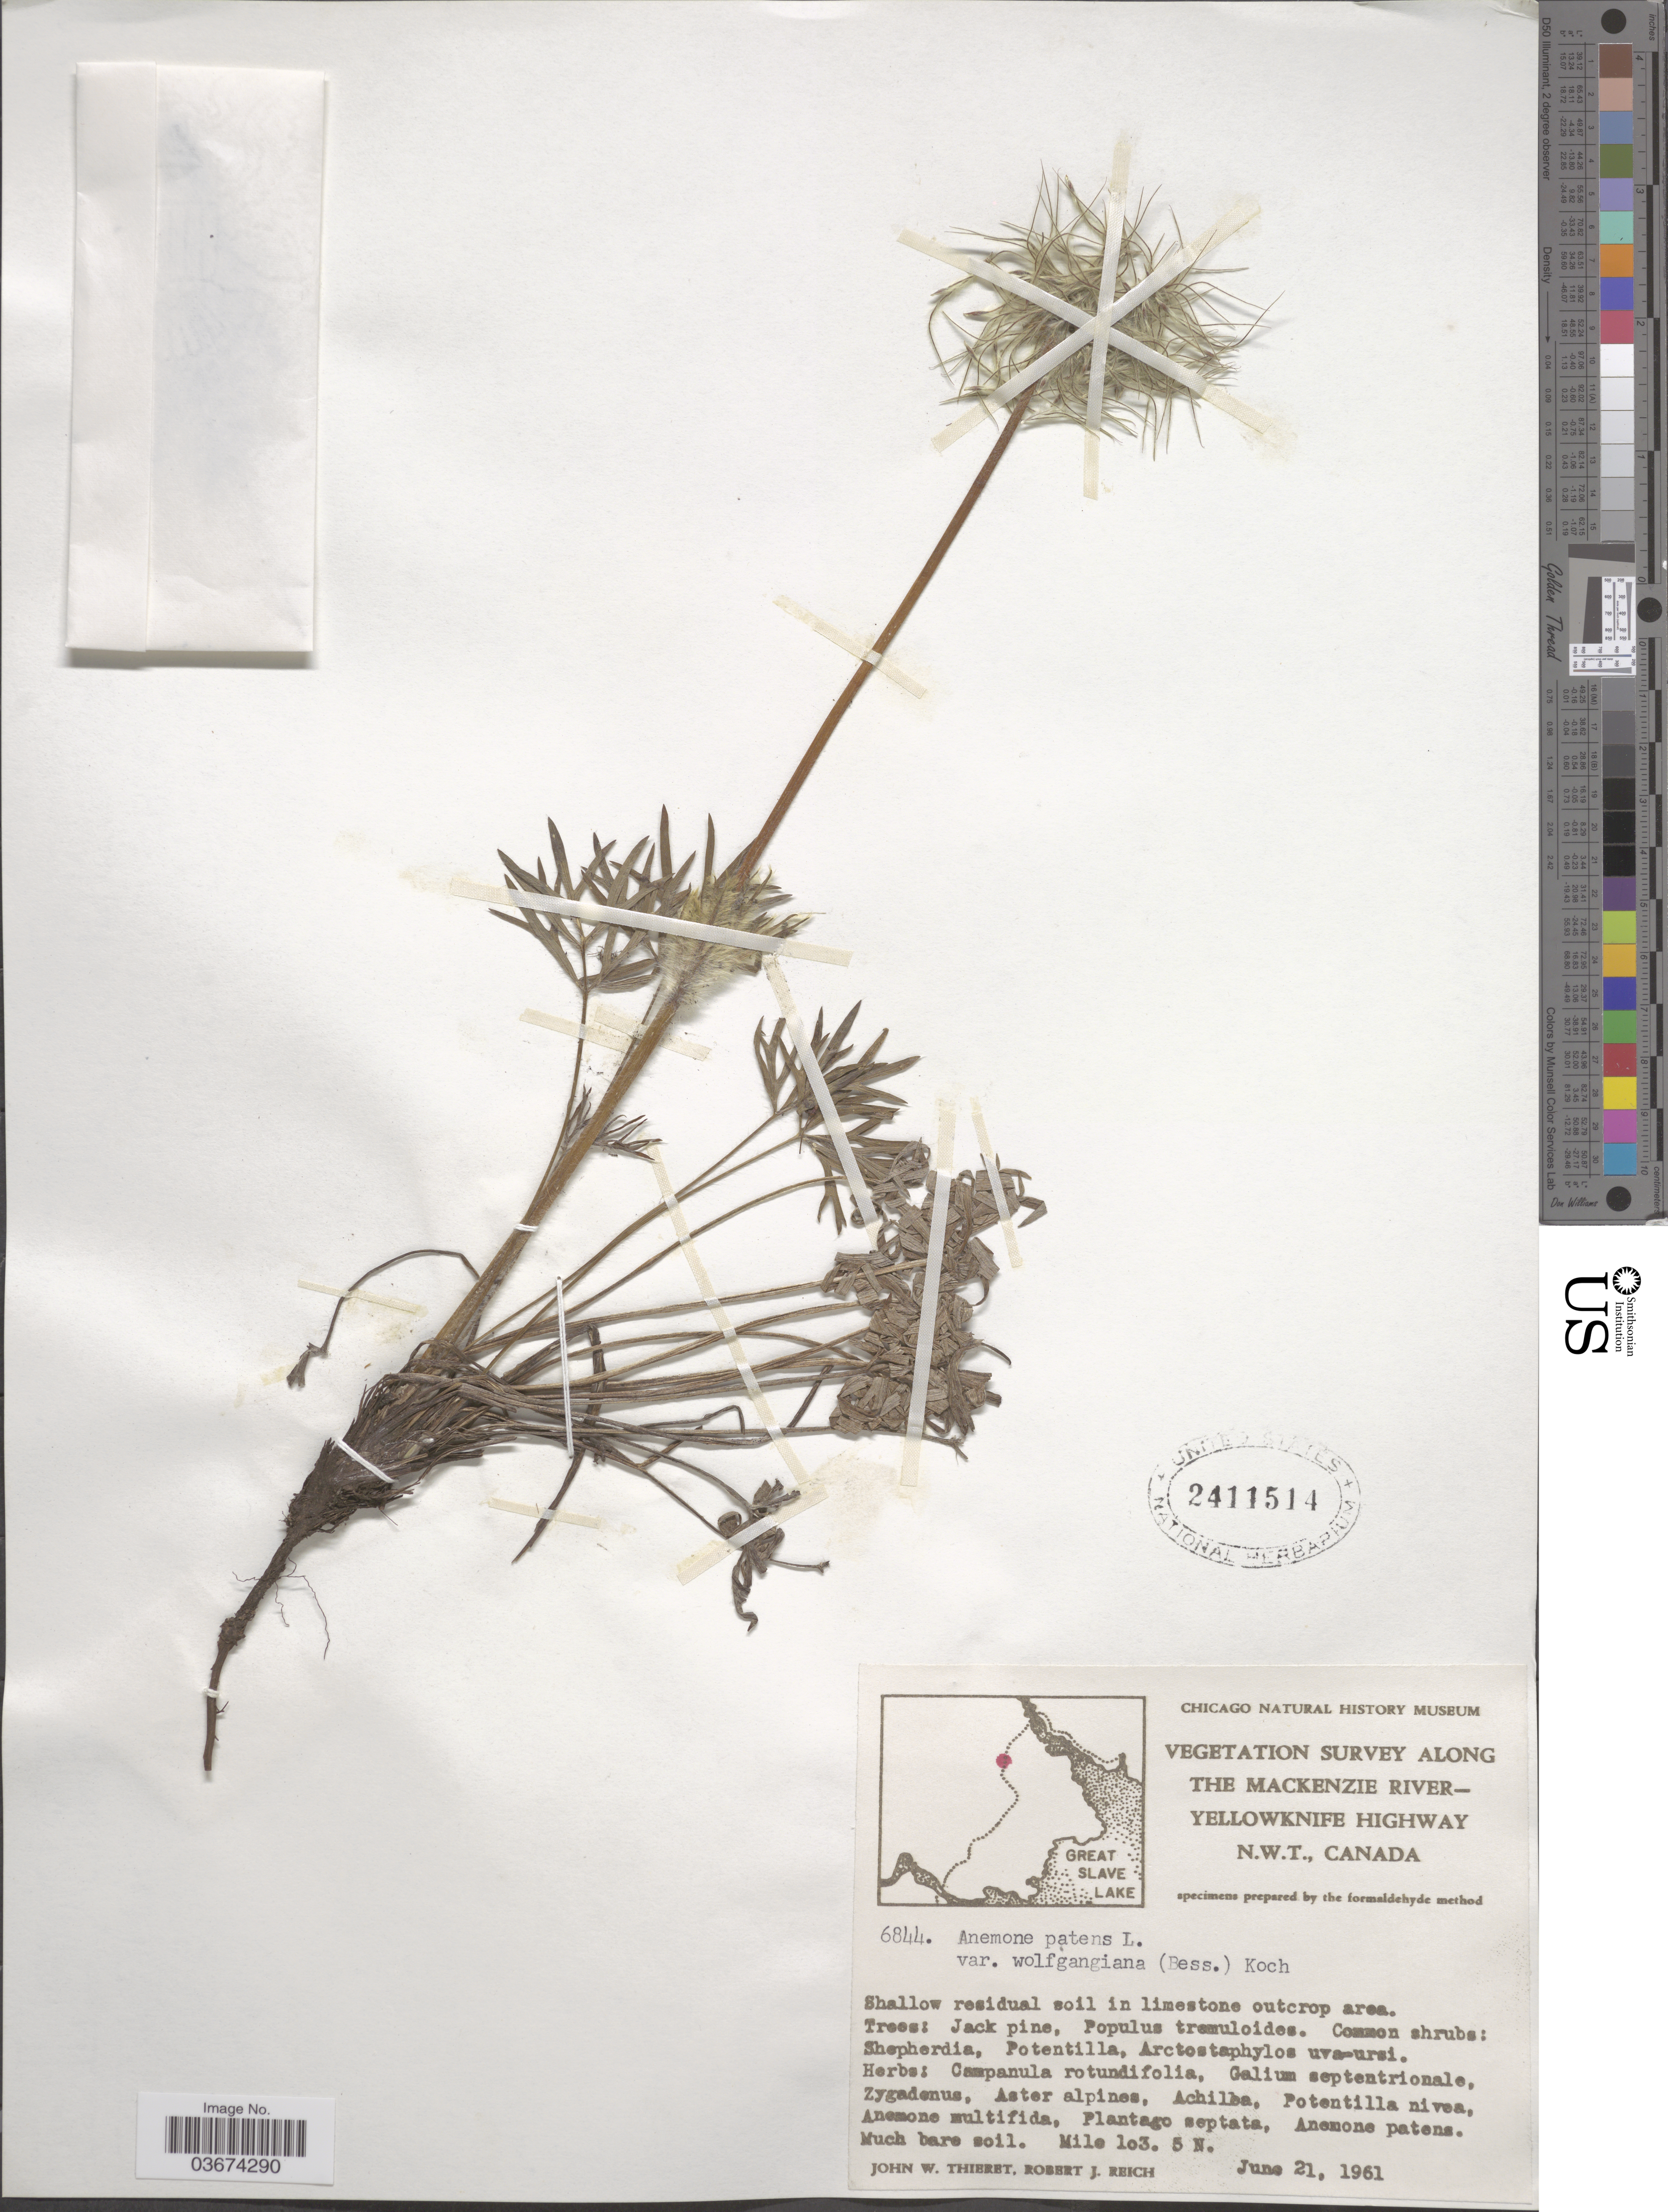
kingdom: Plantae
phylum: Tracheophyta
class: Magnoliopsida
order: Ranunculales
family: Ranunculaceae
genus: Pulsatilla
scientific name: Pulsatilla nuttalliana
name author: (DC.) Bercht. & J. Presl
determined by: Strong, Mark T., (BOT), Smithsonian Institution - National Museum of Natural History (UNITED STATES)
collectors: J. W. Thieret & R. Reich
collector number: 6844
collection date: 1961-06-21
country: Canada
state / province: Northwest Territories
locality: Along the Mackenzie River-Yellowknife Highway. Mile 103. 5 N.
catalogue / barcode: US 2411514